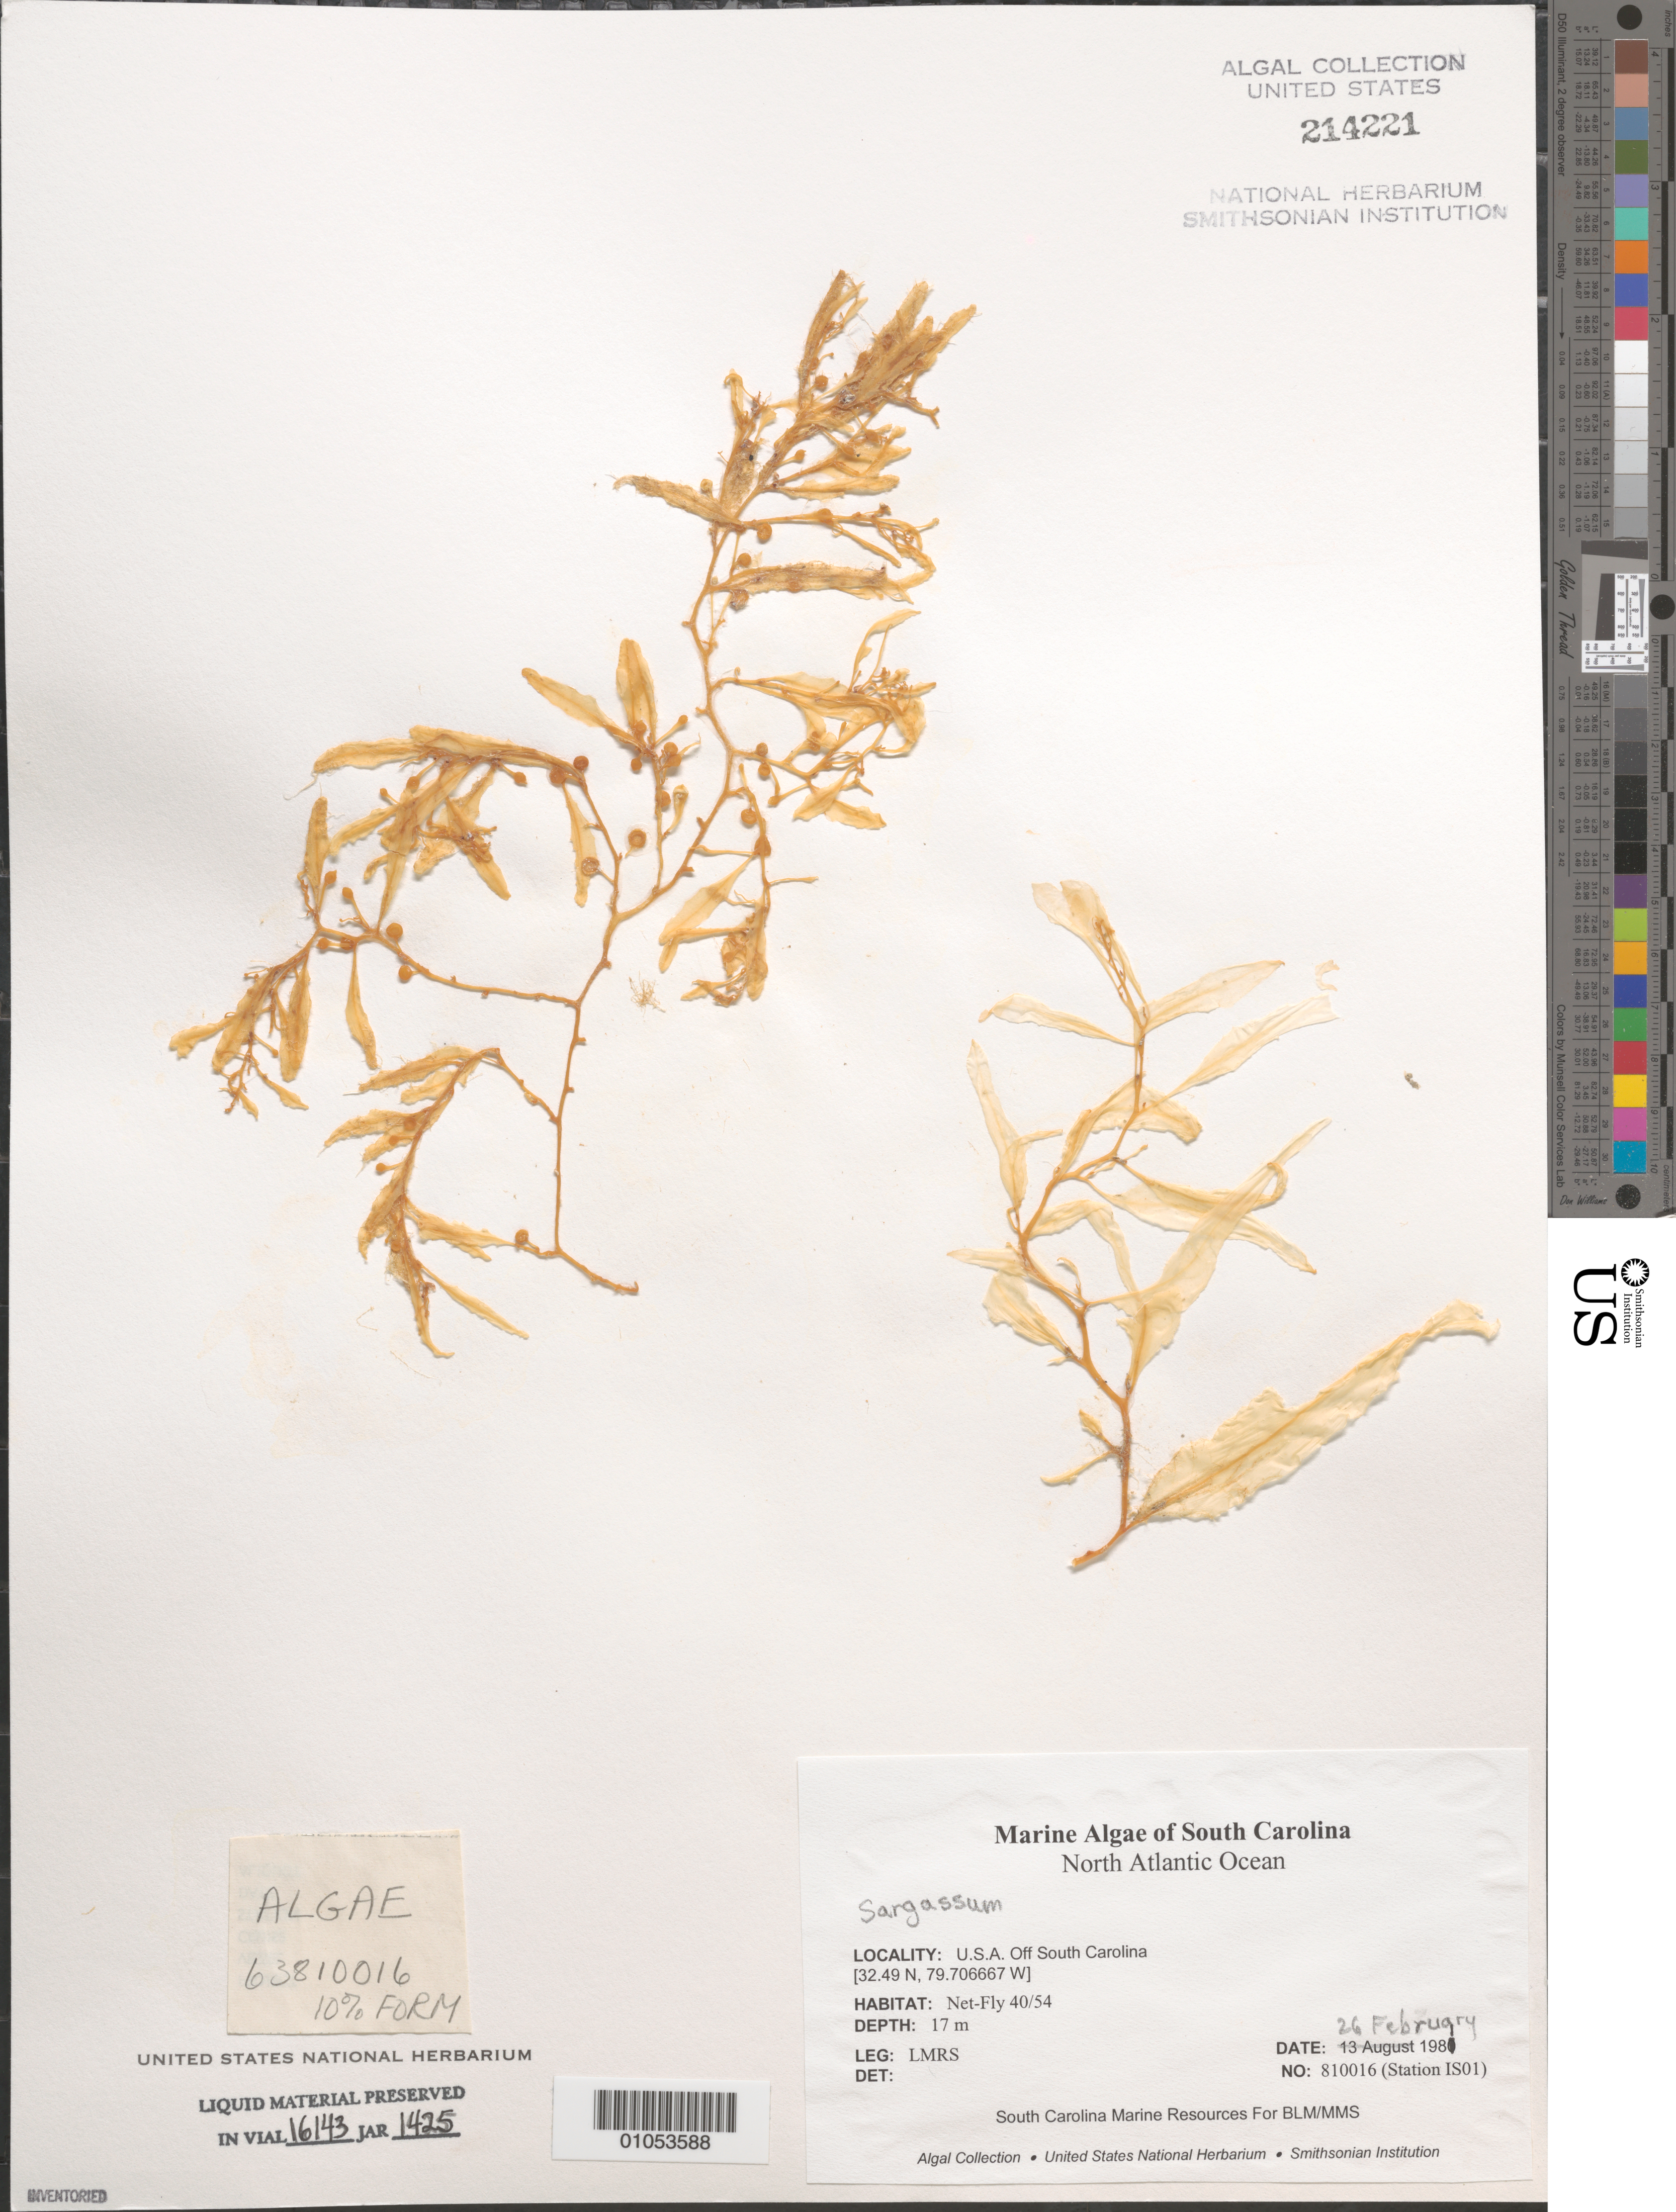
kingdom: Chromista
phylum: Ochrophyta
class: Phaeophyceae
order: Fucales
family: Sargassaceae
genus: Sargassum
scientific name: Sargassum sp.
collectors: LMRS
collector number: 810016 (Station IS01)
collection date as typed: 26 Feb 1981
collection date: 1981-02-26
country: United States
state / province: South Carolina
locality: North Atlantic Ocean off South Carolina coast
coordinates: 32.49 N, 79.706667 W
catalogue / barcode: US 214221